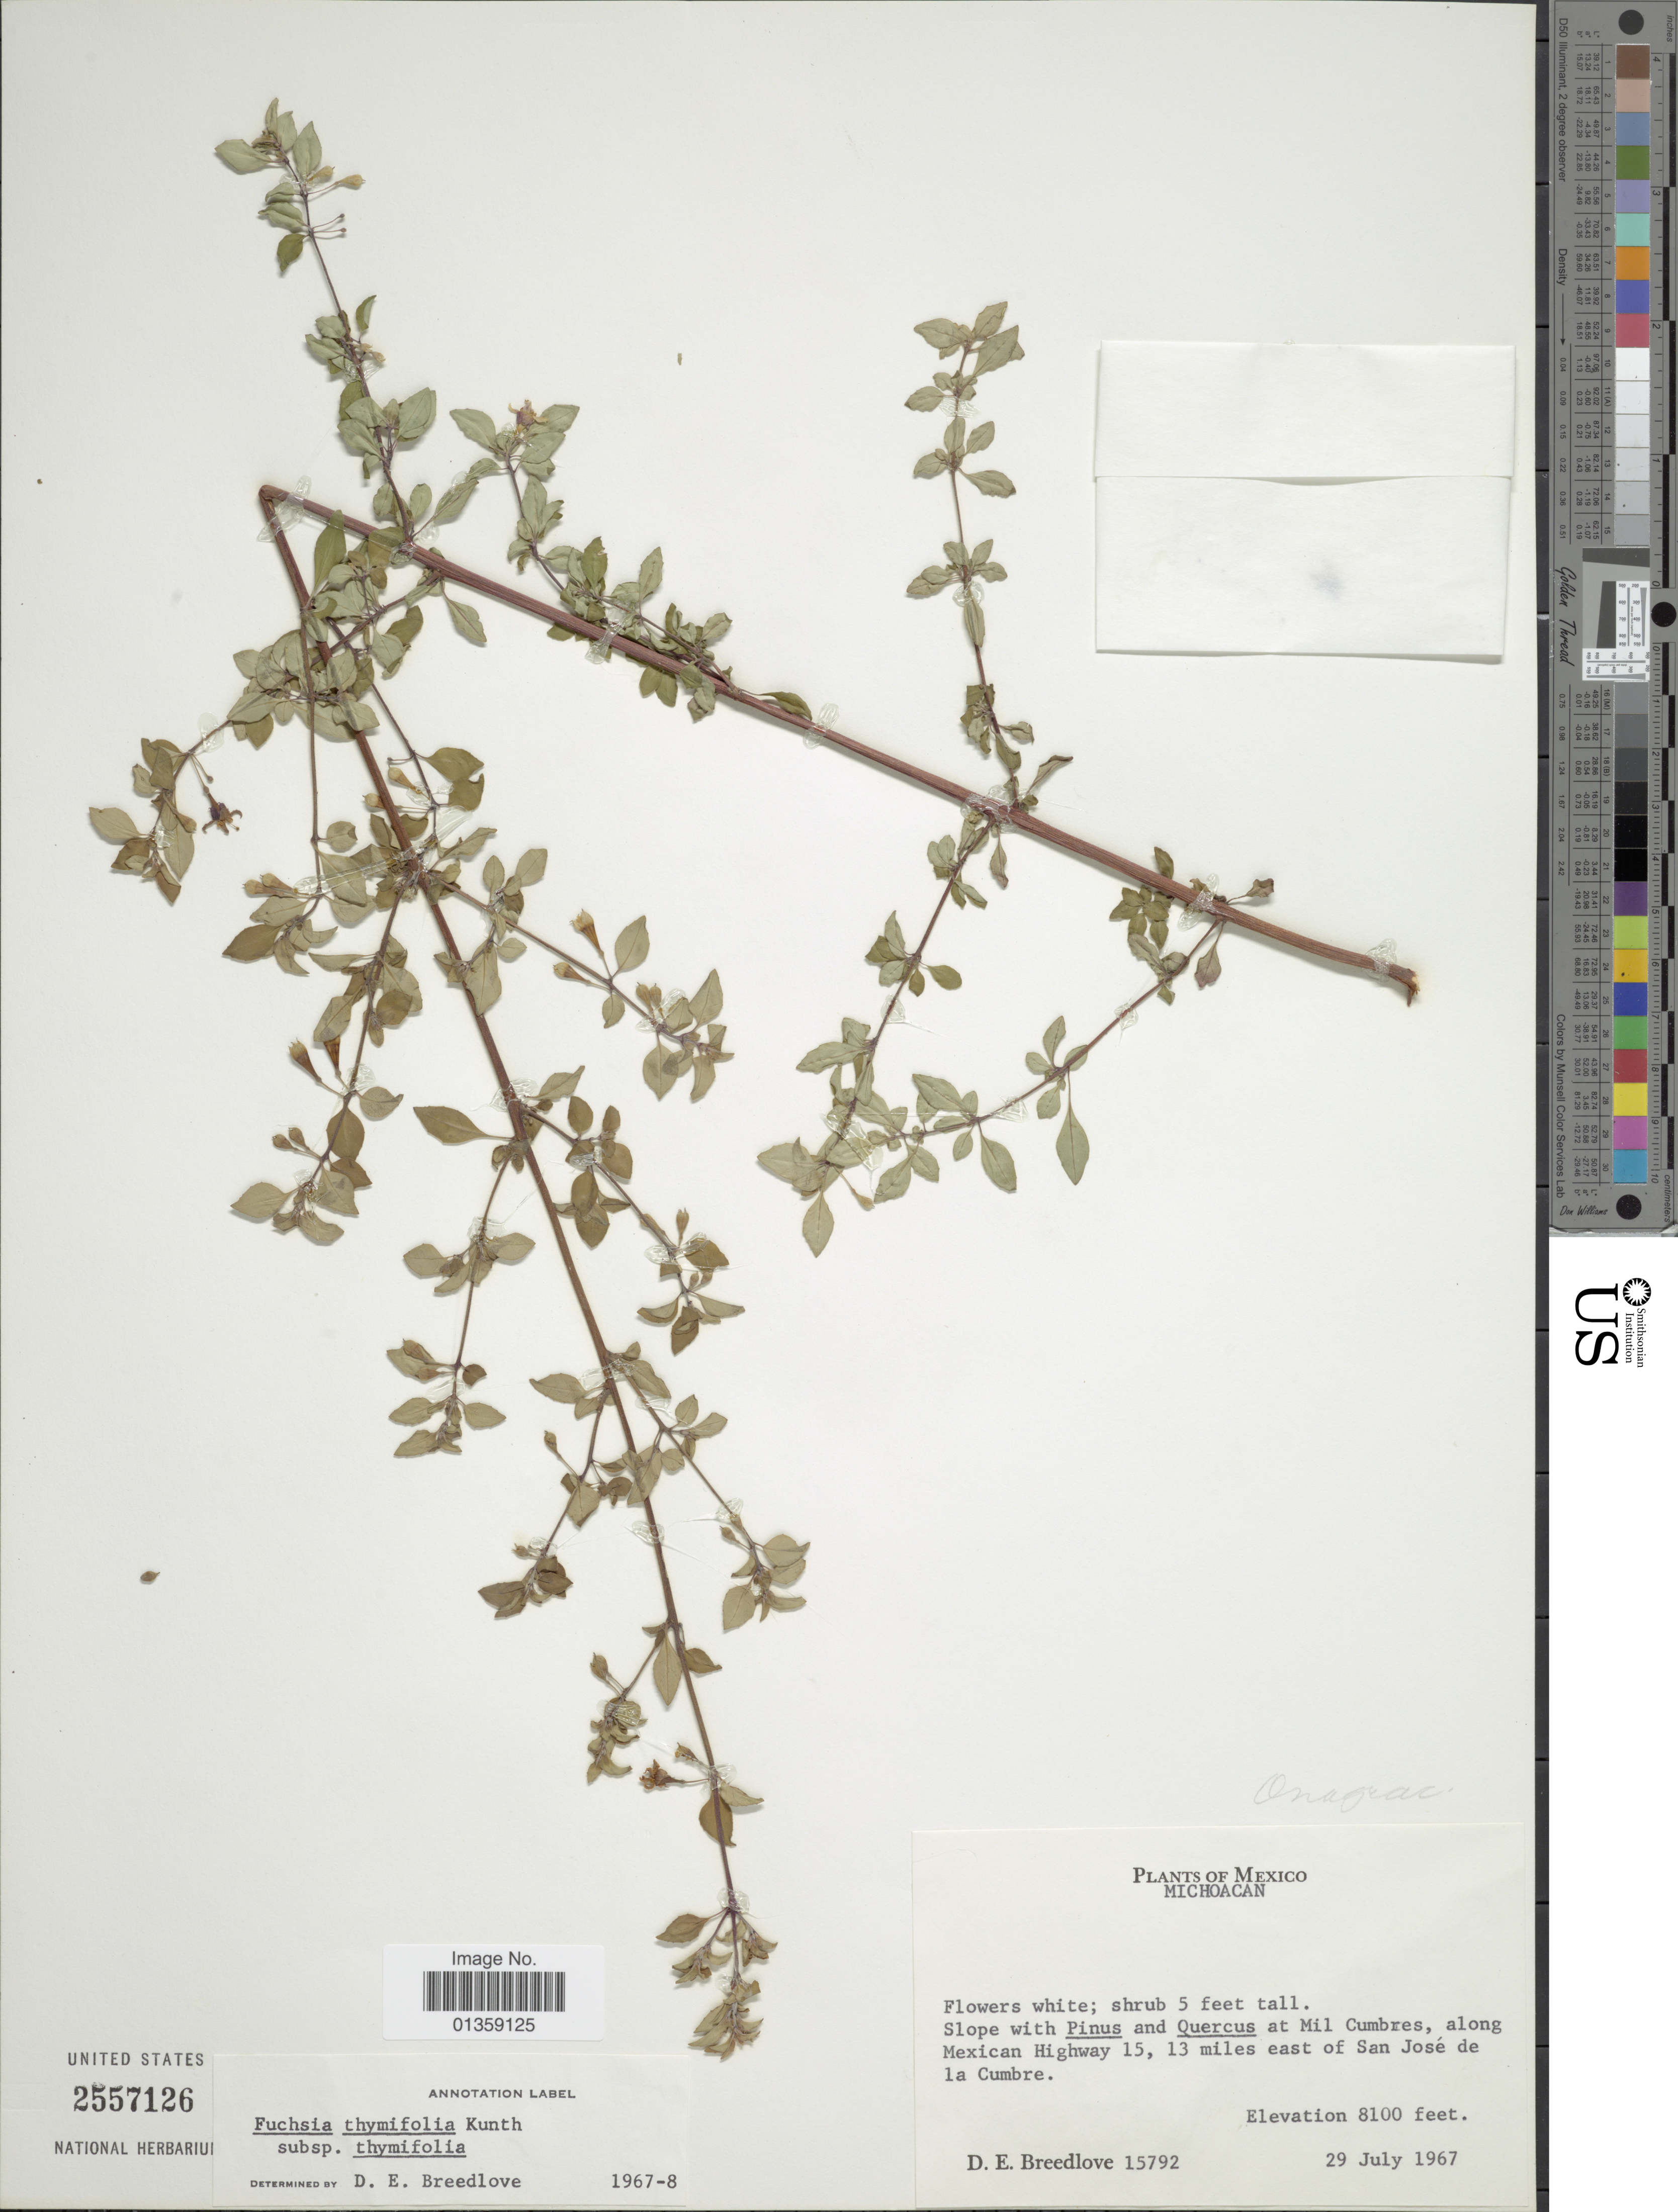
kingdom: Plantae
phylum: Tracheophyta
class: Magnoliopsida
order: Myrtales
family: Onagraceae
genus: Fuchsia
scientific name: Fuchsia thymifolia subsp. thymifolia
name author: Kunth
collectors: D. E. Breedlove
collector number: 15792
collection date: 1967-07-29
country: Mexico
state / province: Michoacán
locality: At Mil Cumbres, along Mexican Highway 15, 13 miles east of San José de la Cumbre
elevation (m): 2469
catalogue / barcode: US 2557126